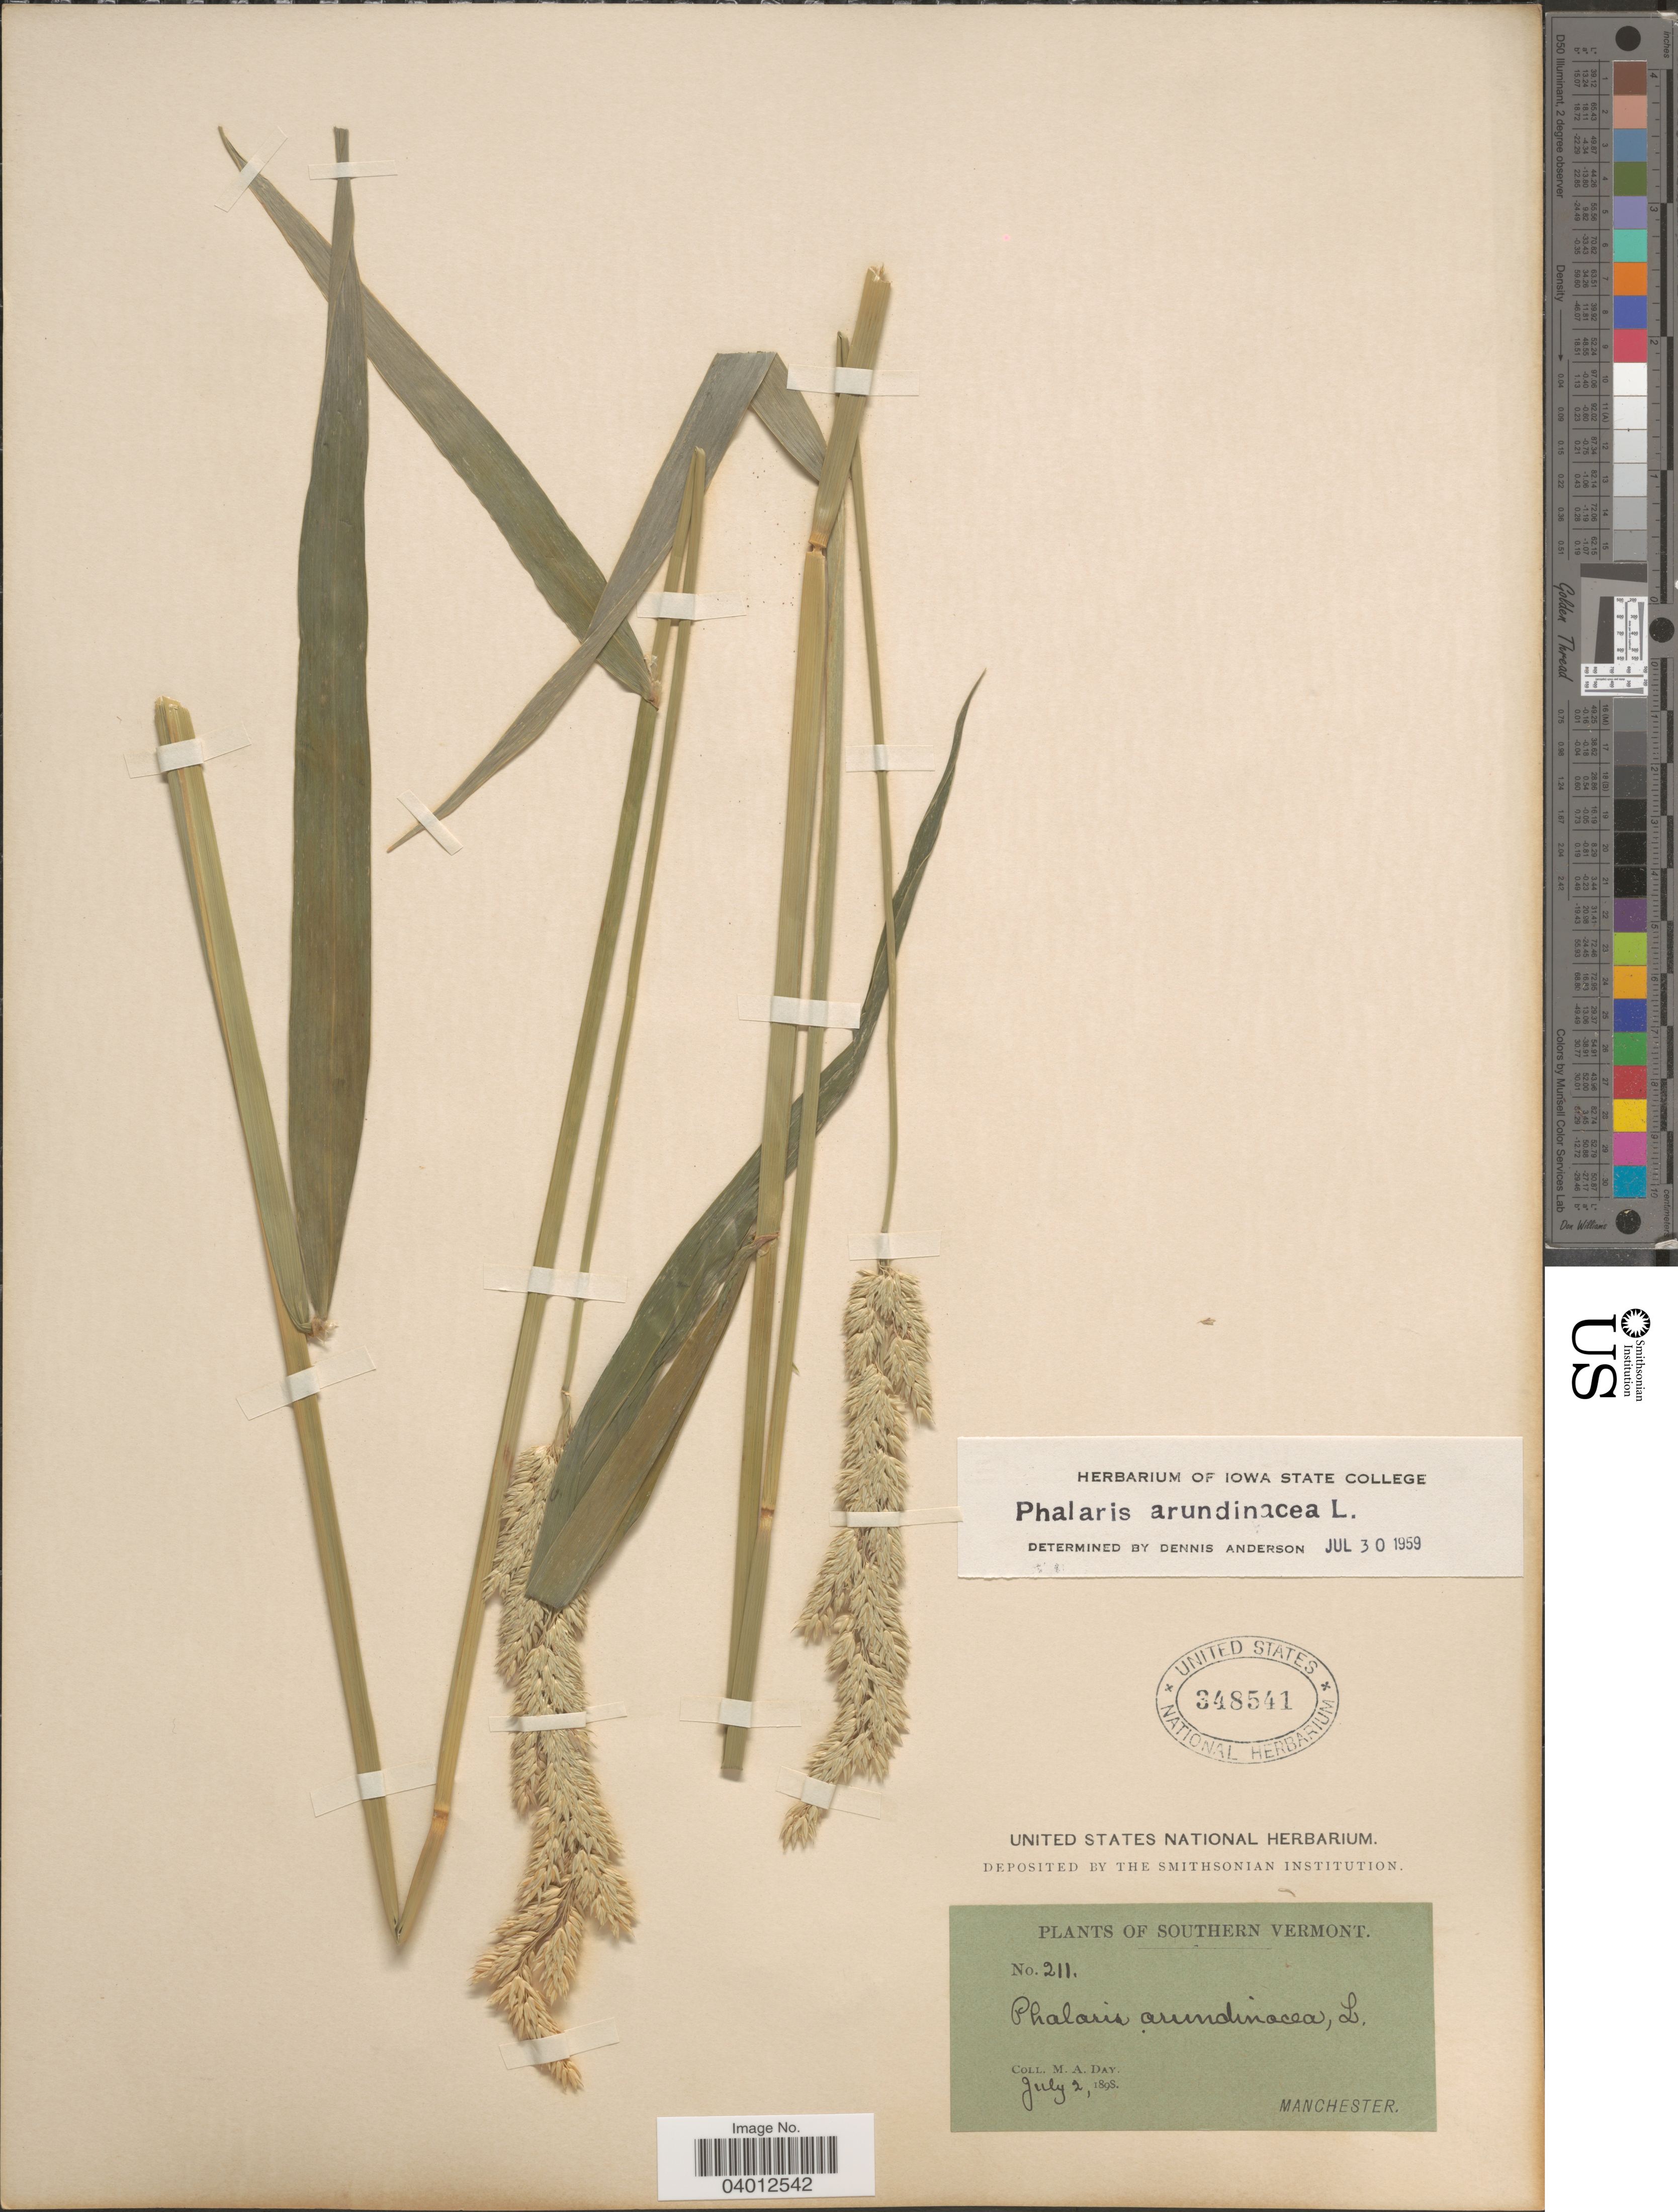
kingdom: Plantae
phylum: Tracheophyta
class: Liliopsida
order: Poales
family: Poaceae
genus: Phalaris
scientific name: Phalaris arundinacea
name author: L.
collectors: M. Day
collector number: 211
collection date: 1898-07-02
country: United States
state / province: Vermont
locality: Southern Vermont. Manchester.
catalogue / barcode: US 348541